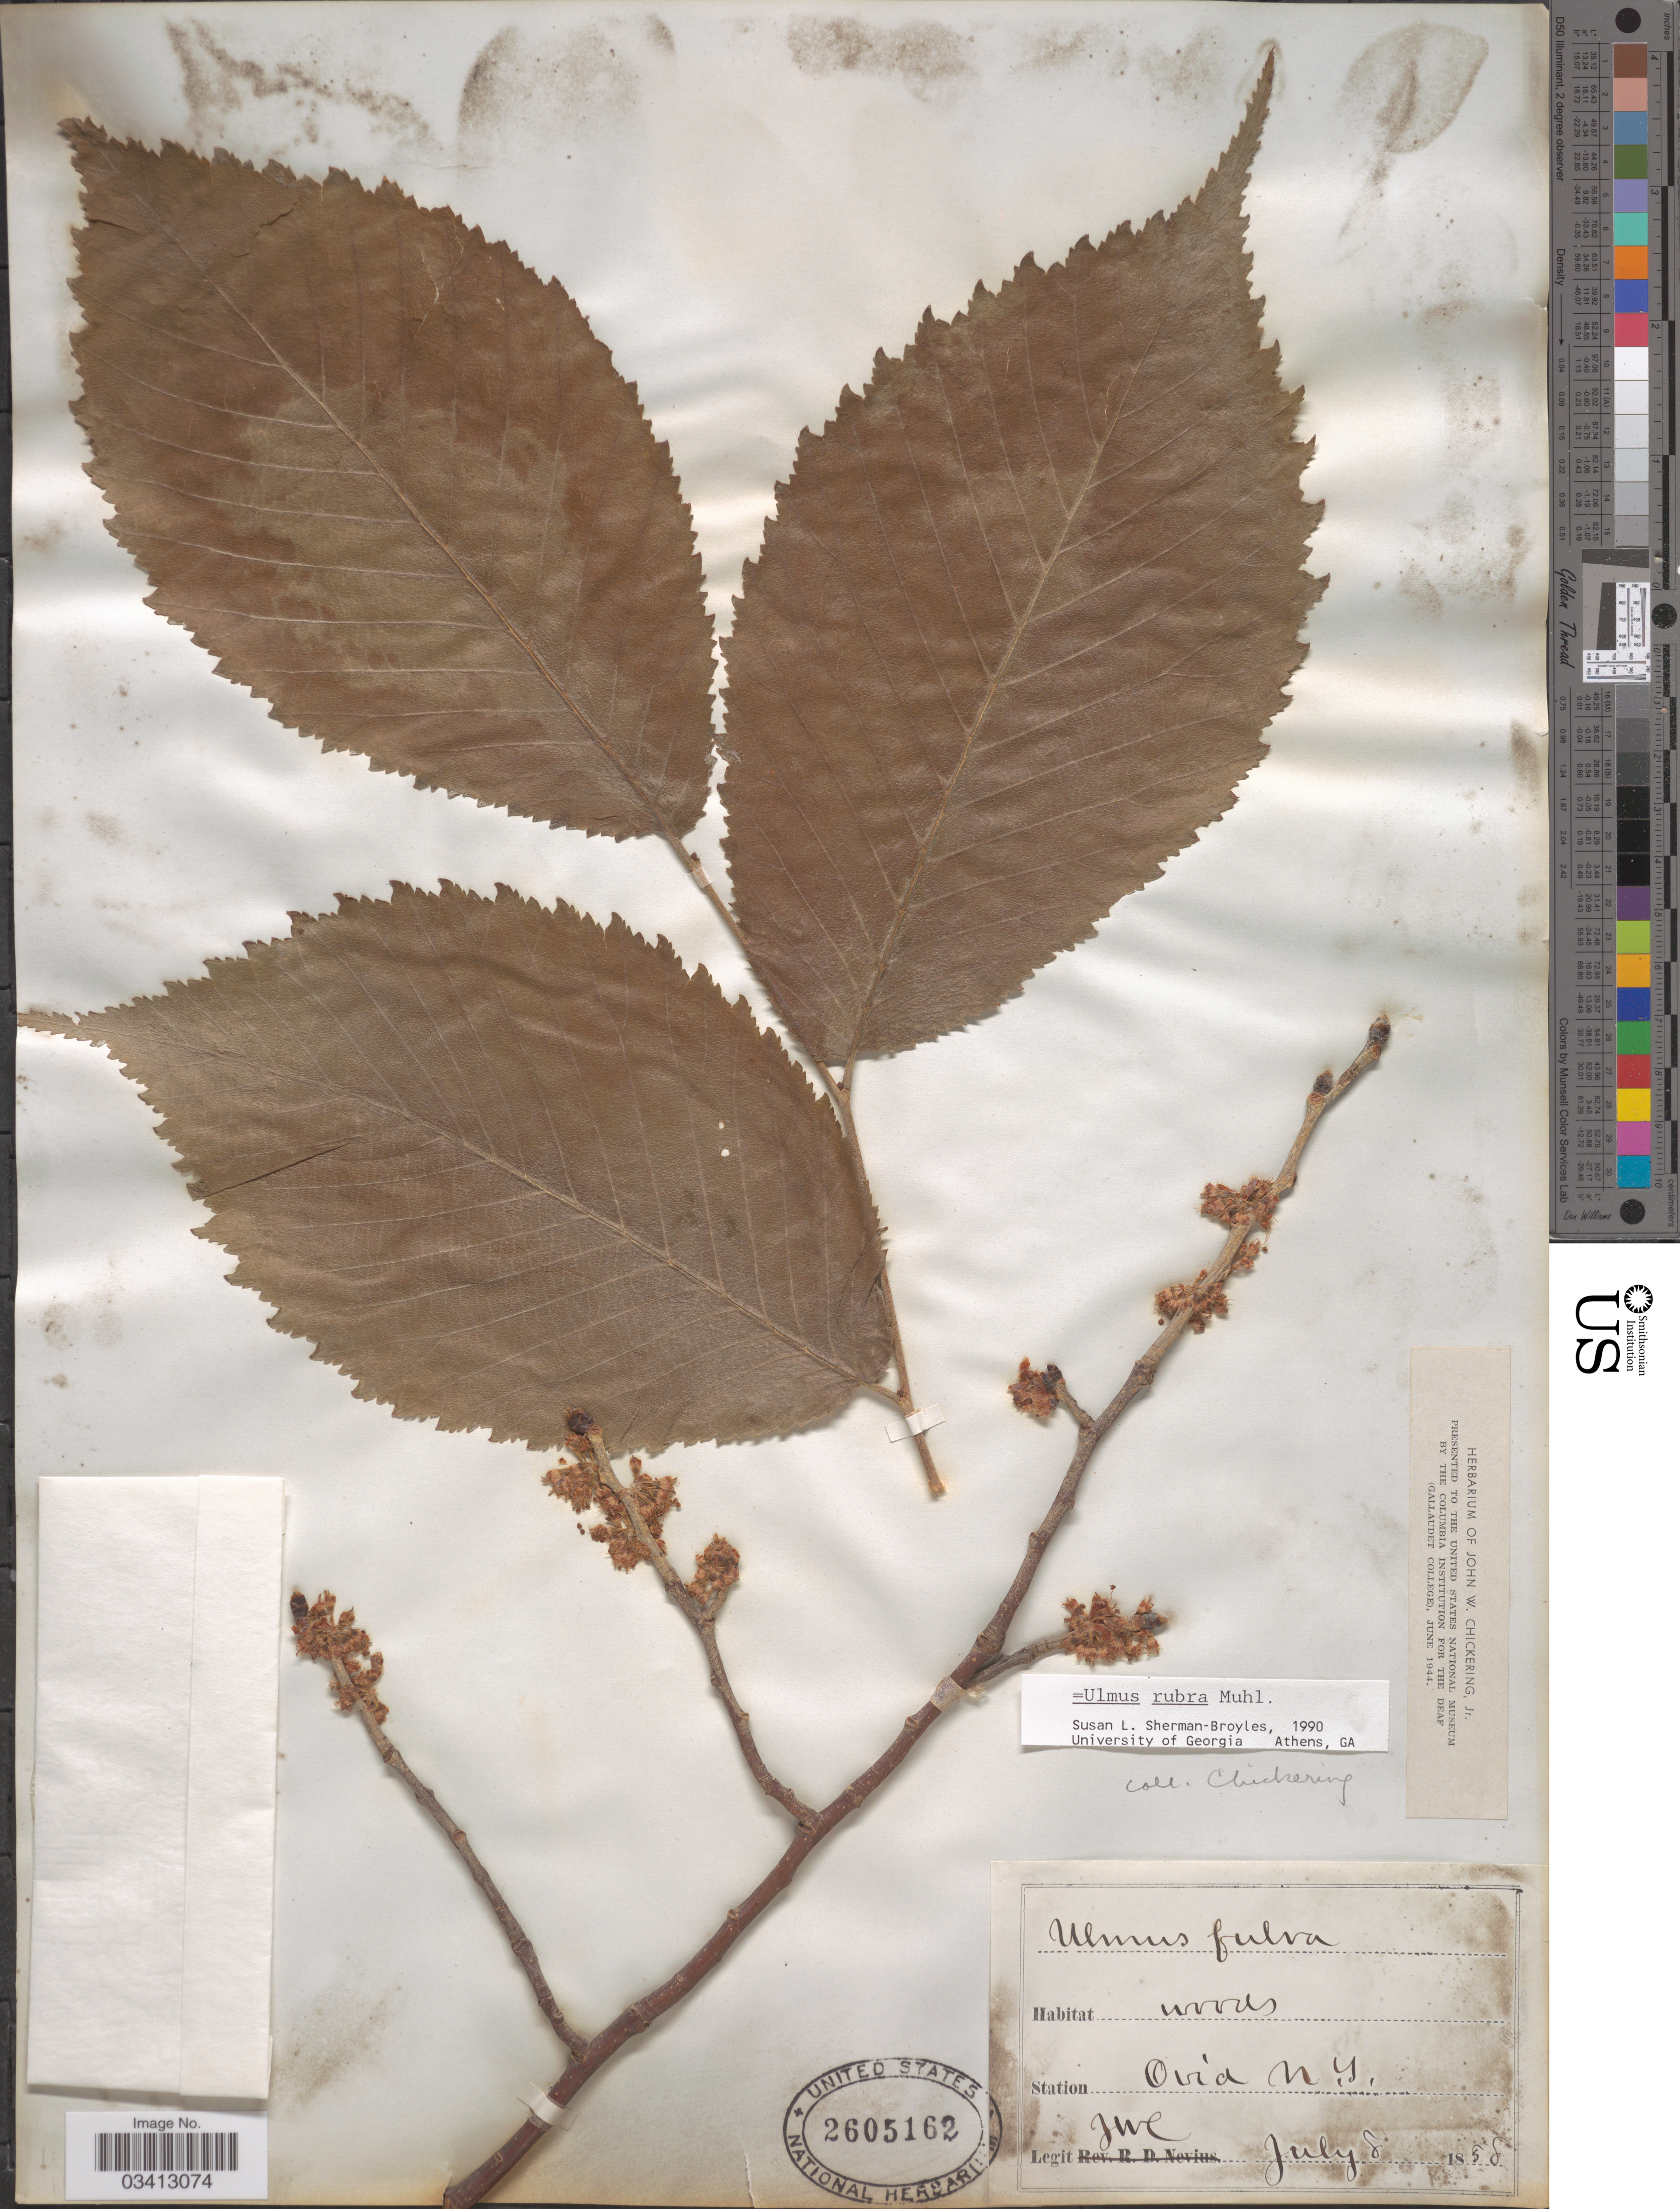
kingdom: Plantae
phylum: Tracheophyta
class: Magnoliopsida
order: Rosales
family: Ulmaceae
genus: Ulmus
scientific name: Ulmus rubra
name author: Muhl.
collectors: J. Chickering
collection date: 1858-07-08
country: United States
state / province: New York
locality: Station Ovid.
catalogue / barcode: US 2605162